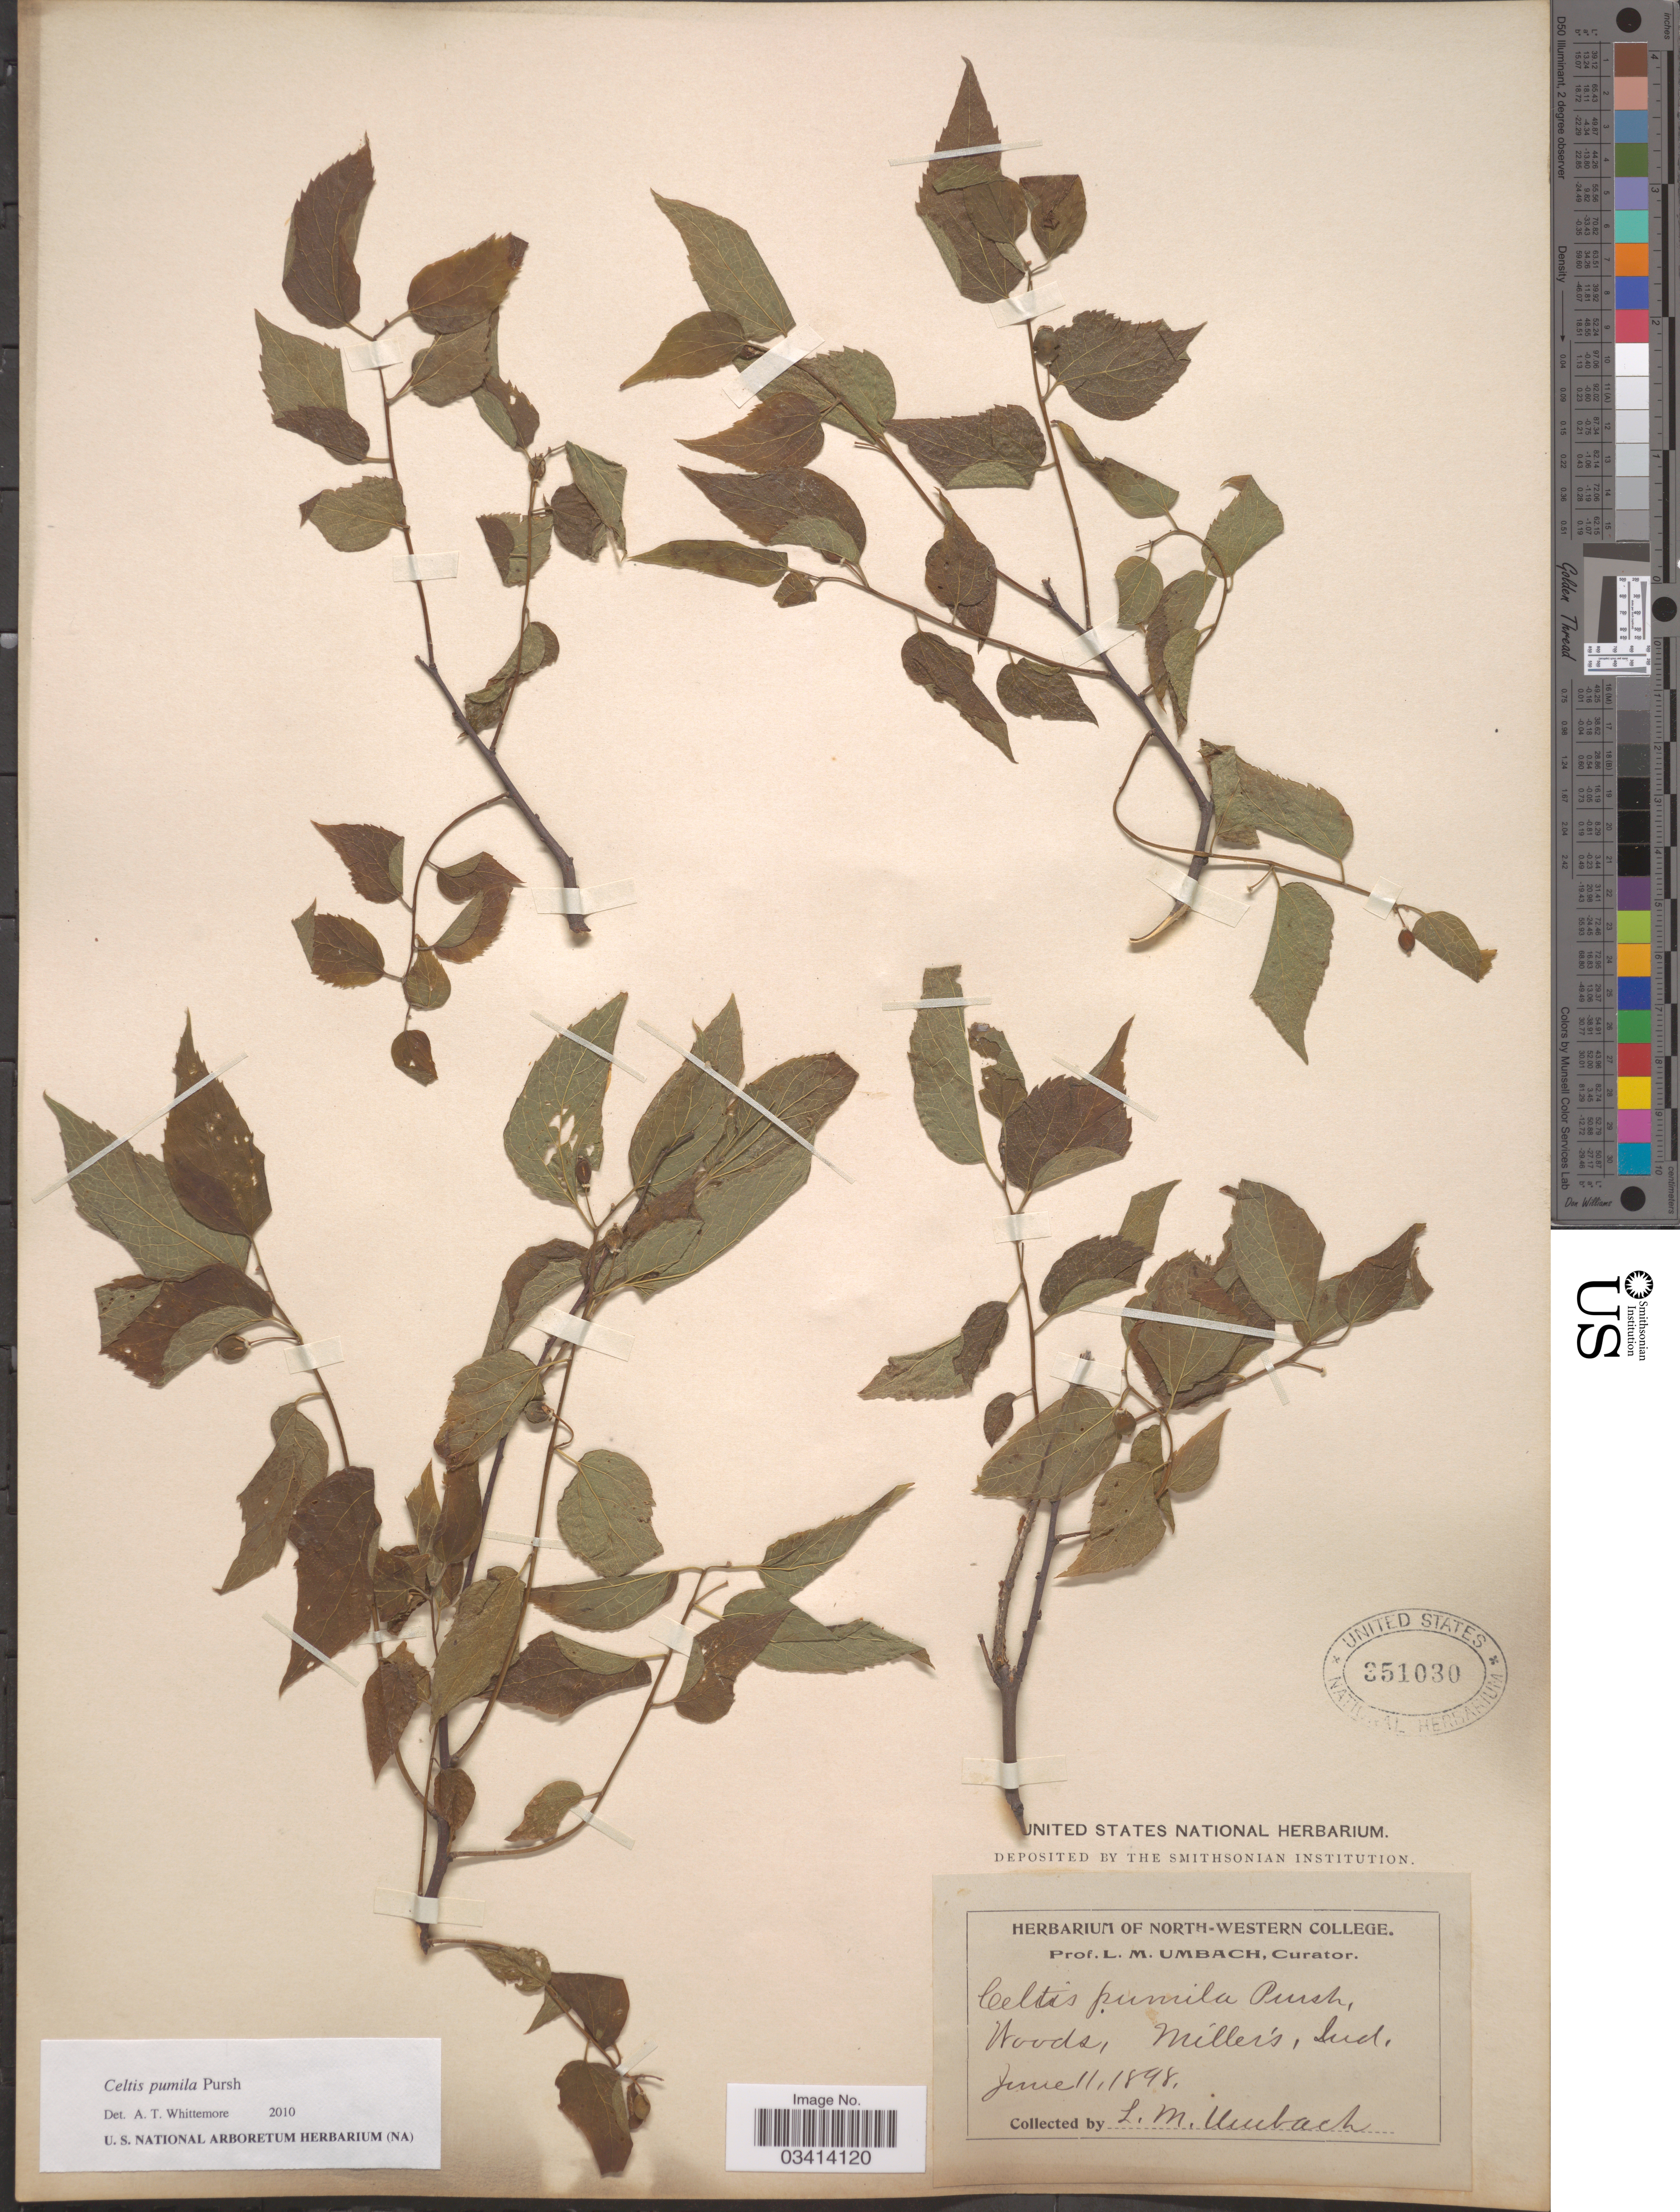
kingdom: Plantae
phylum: Tracheophyta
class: Magnoliopsida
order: Rosales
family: Cannabaceae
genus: Celtis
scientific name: Celtis pumila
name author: Pursh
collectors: L. M. Umbach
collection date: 1898-06-11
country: United States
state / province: Indiana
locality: Miller's.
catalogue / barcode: US 351030